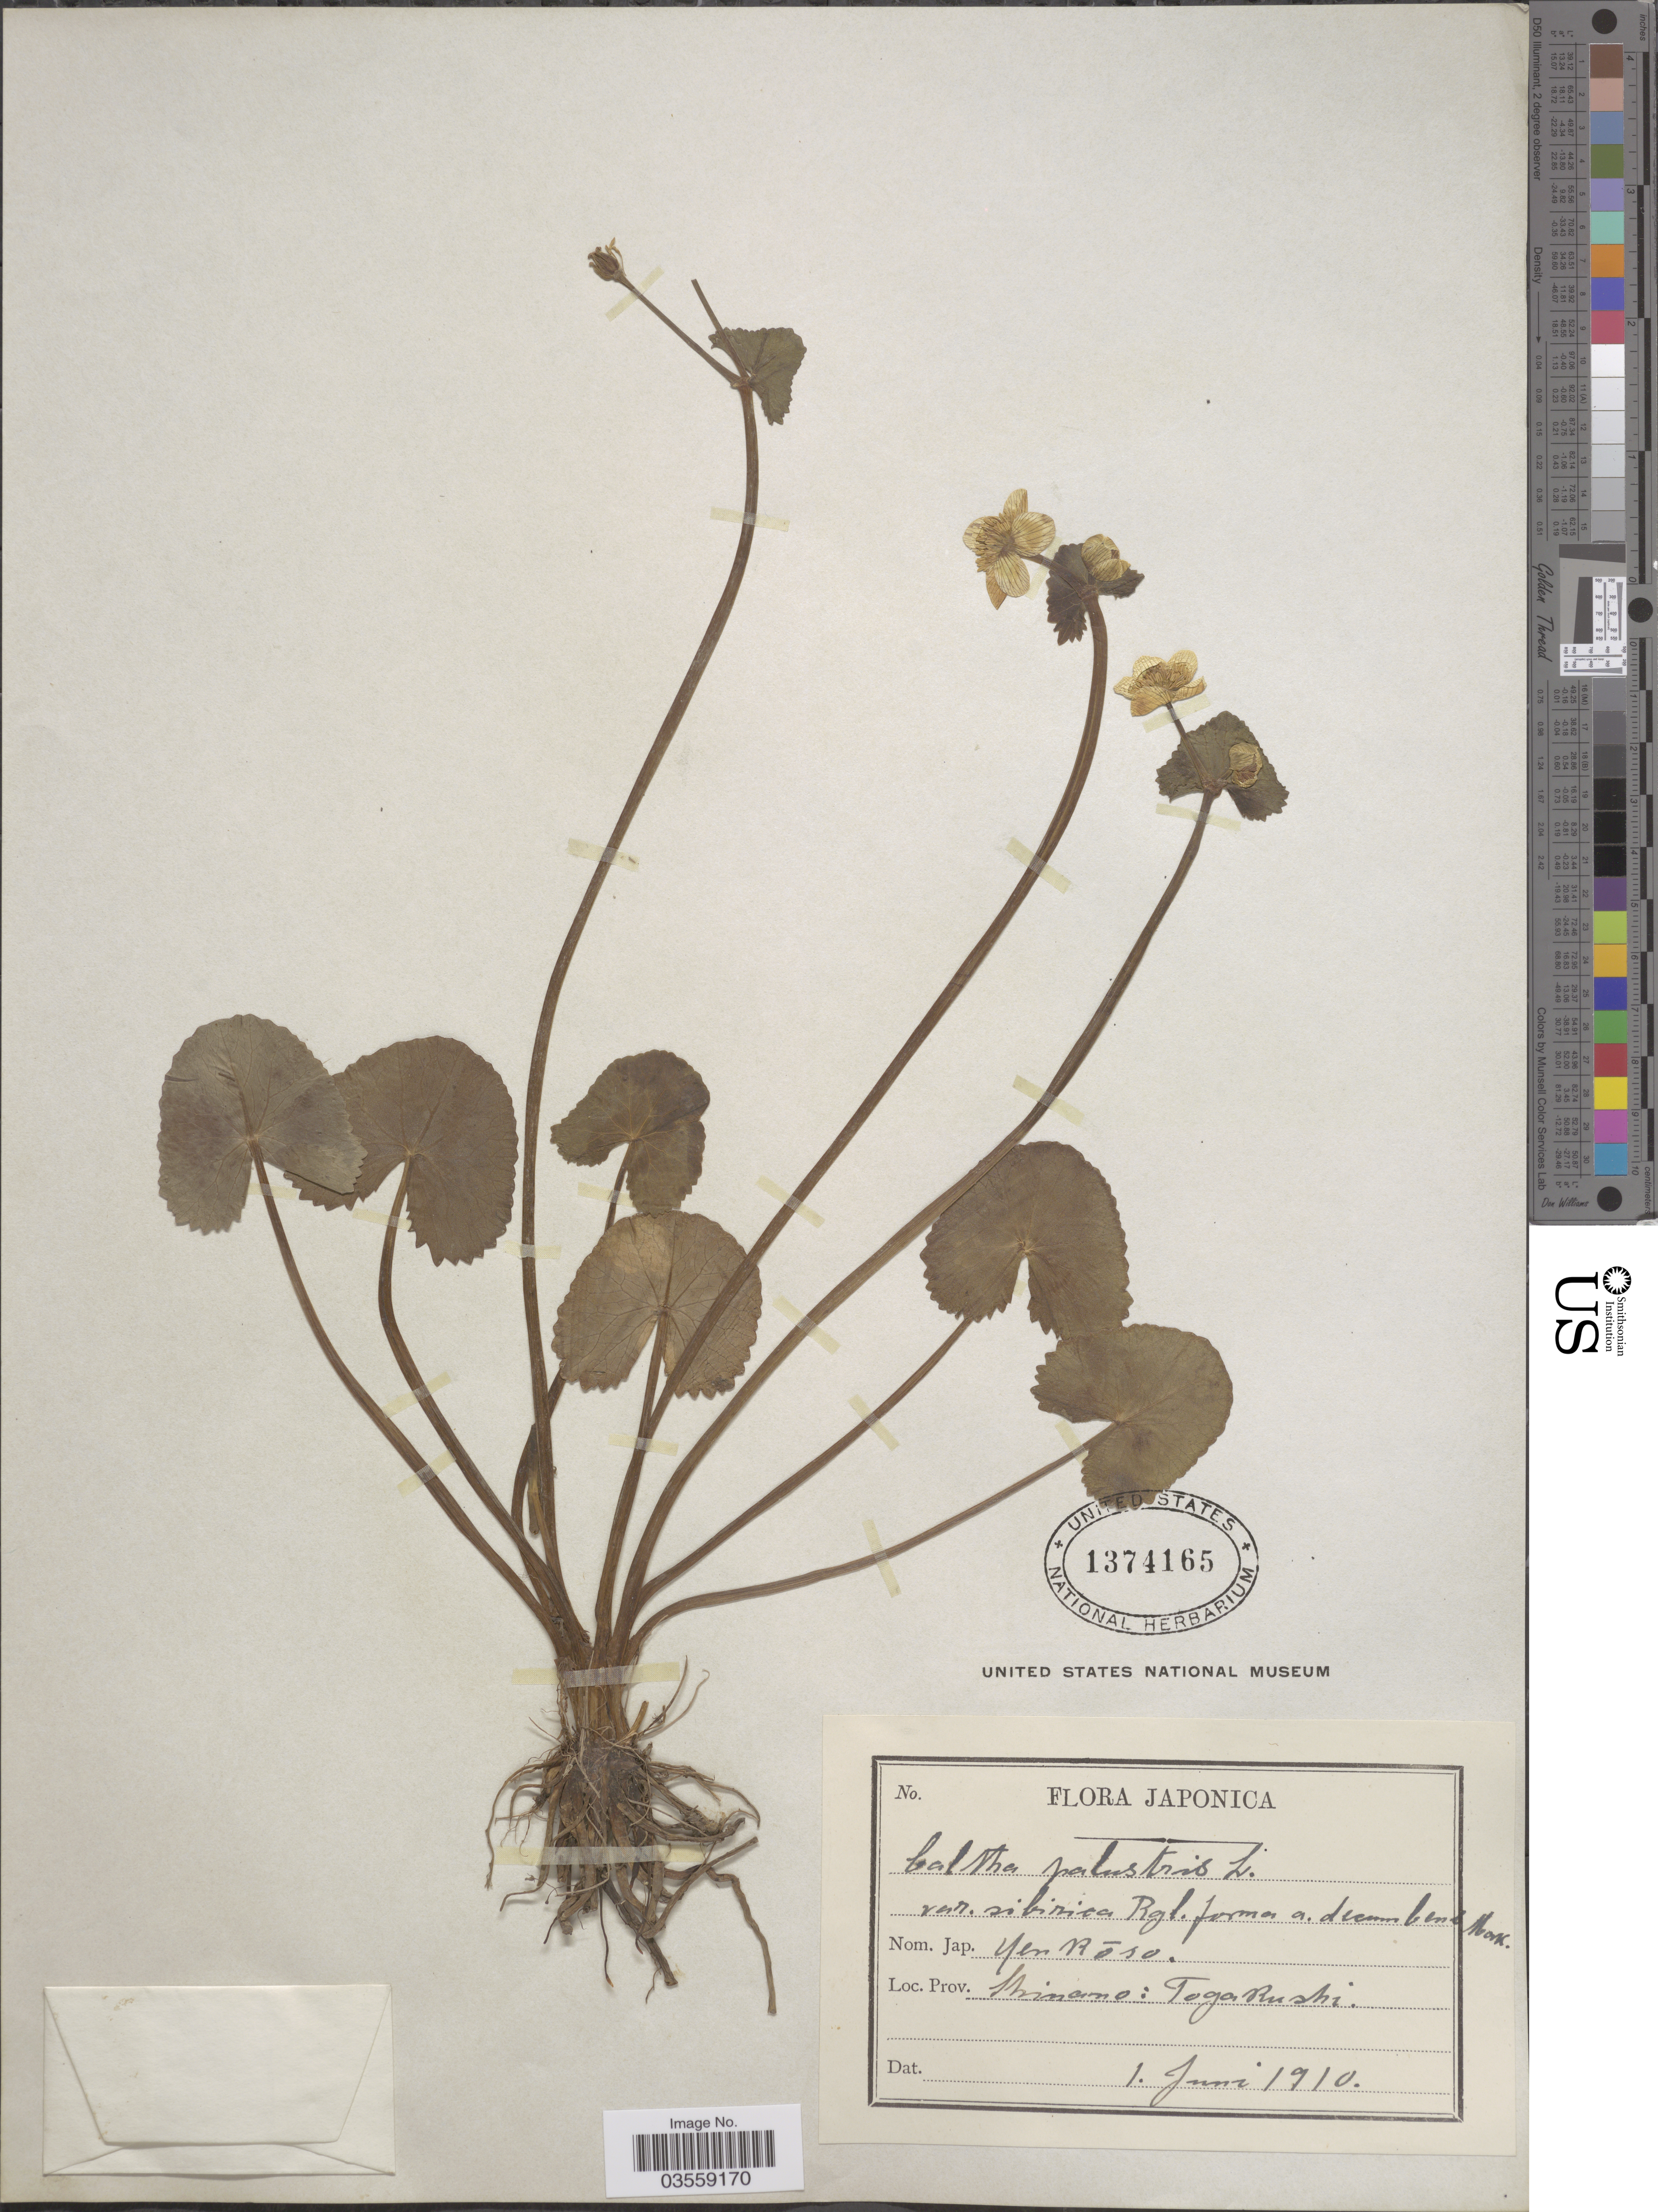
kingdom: Plantae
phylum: Tracheophyta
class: Magnoliopsida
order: Ranunculales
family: Ranunculaceae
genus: Caltha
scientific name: Caltha palustris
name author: L.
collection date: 1910-06-01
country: Japan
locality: Shinano: Togakushi.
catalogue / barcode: US 1374165